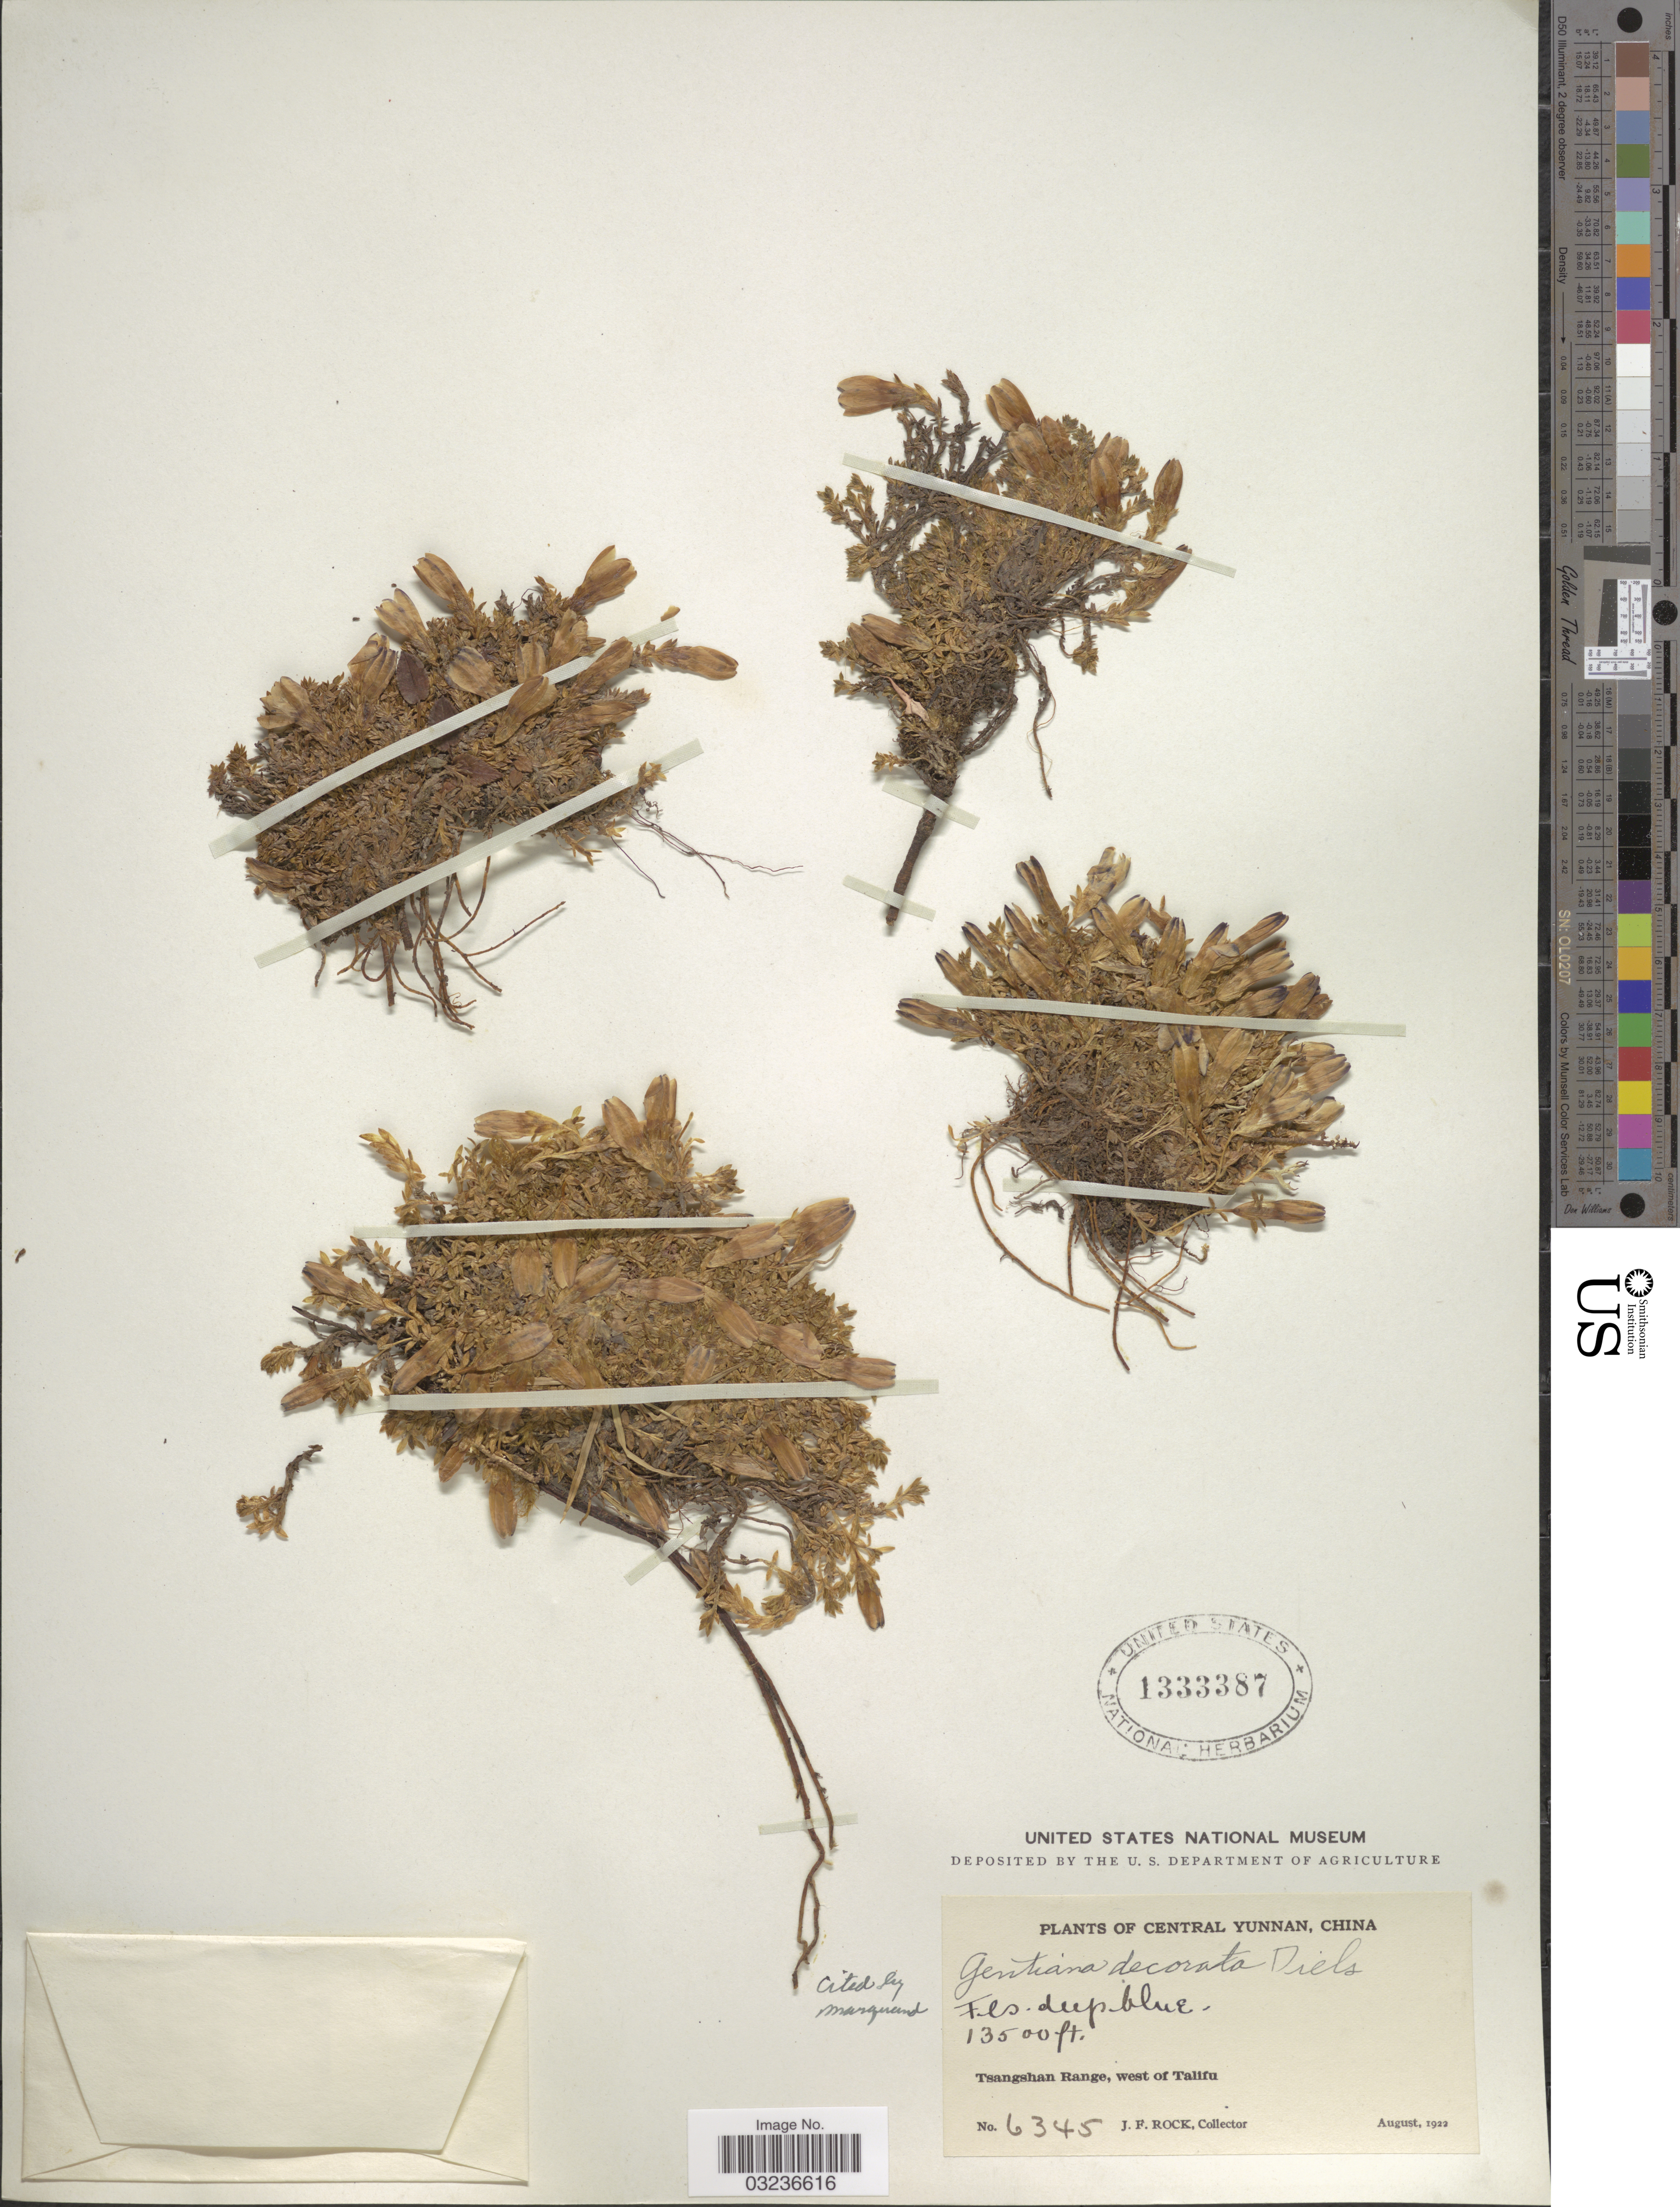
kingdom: Plantae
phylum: Tracheophyta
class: Magnoliopsida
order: Gentianales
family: Gentianaceae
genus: Gentiana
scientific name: Gentiana decorata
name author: Diels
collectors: J. Rock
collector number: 6345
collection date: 1922-08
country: China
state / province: Yunnan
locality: Central Yunnan. Tsangshan Range, west of Talifu.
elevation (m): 4115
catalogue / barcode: US 1333387